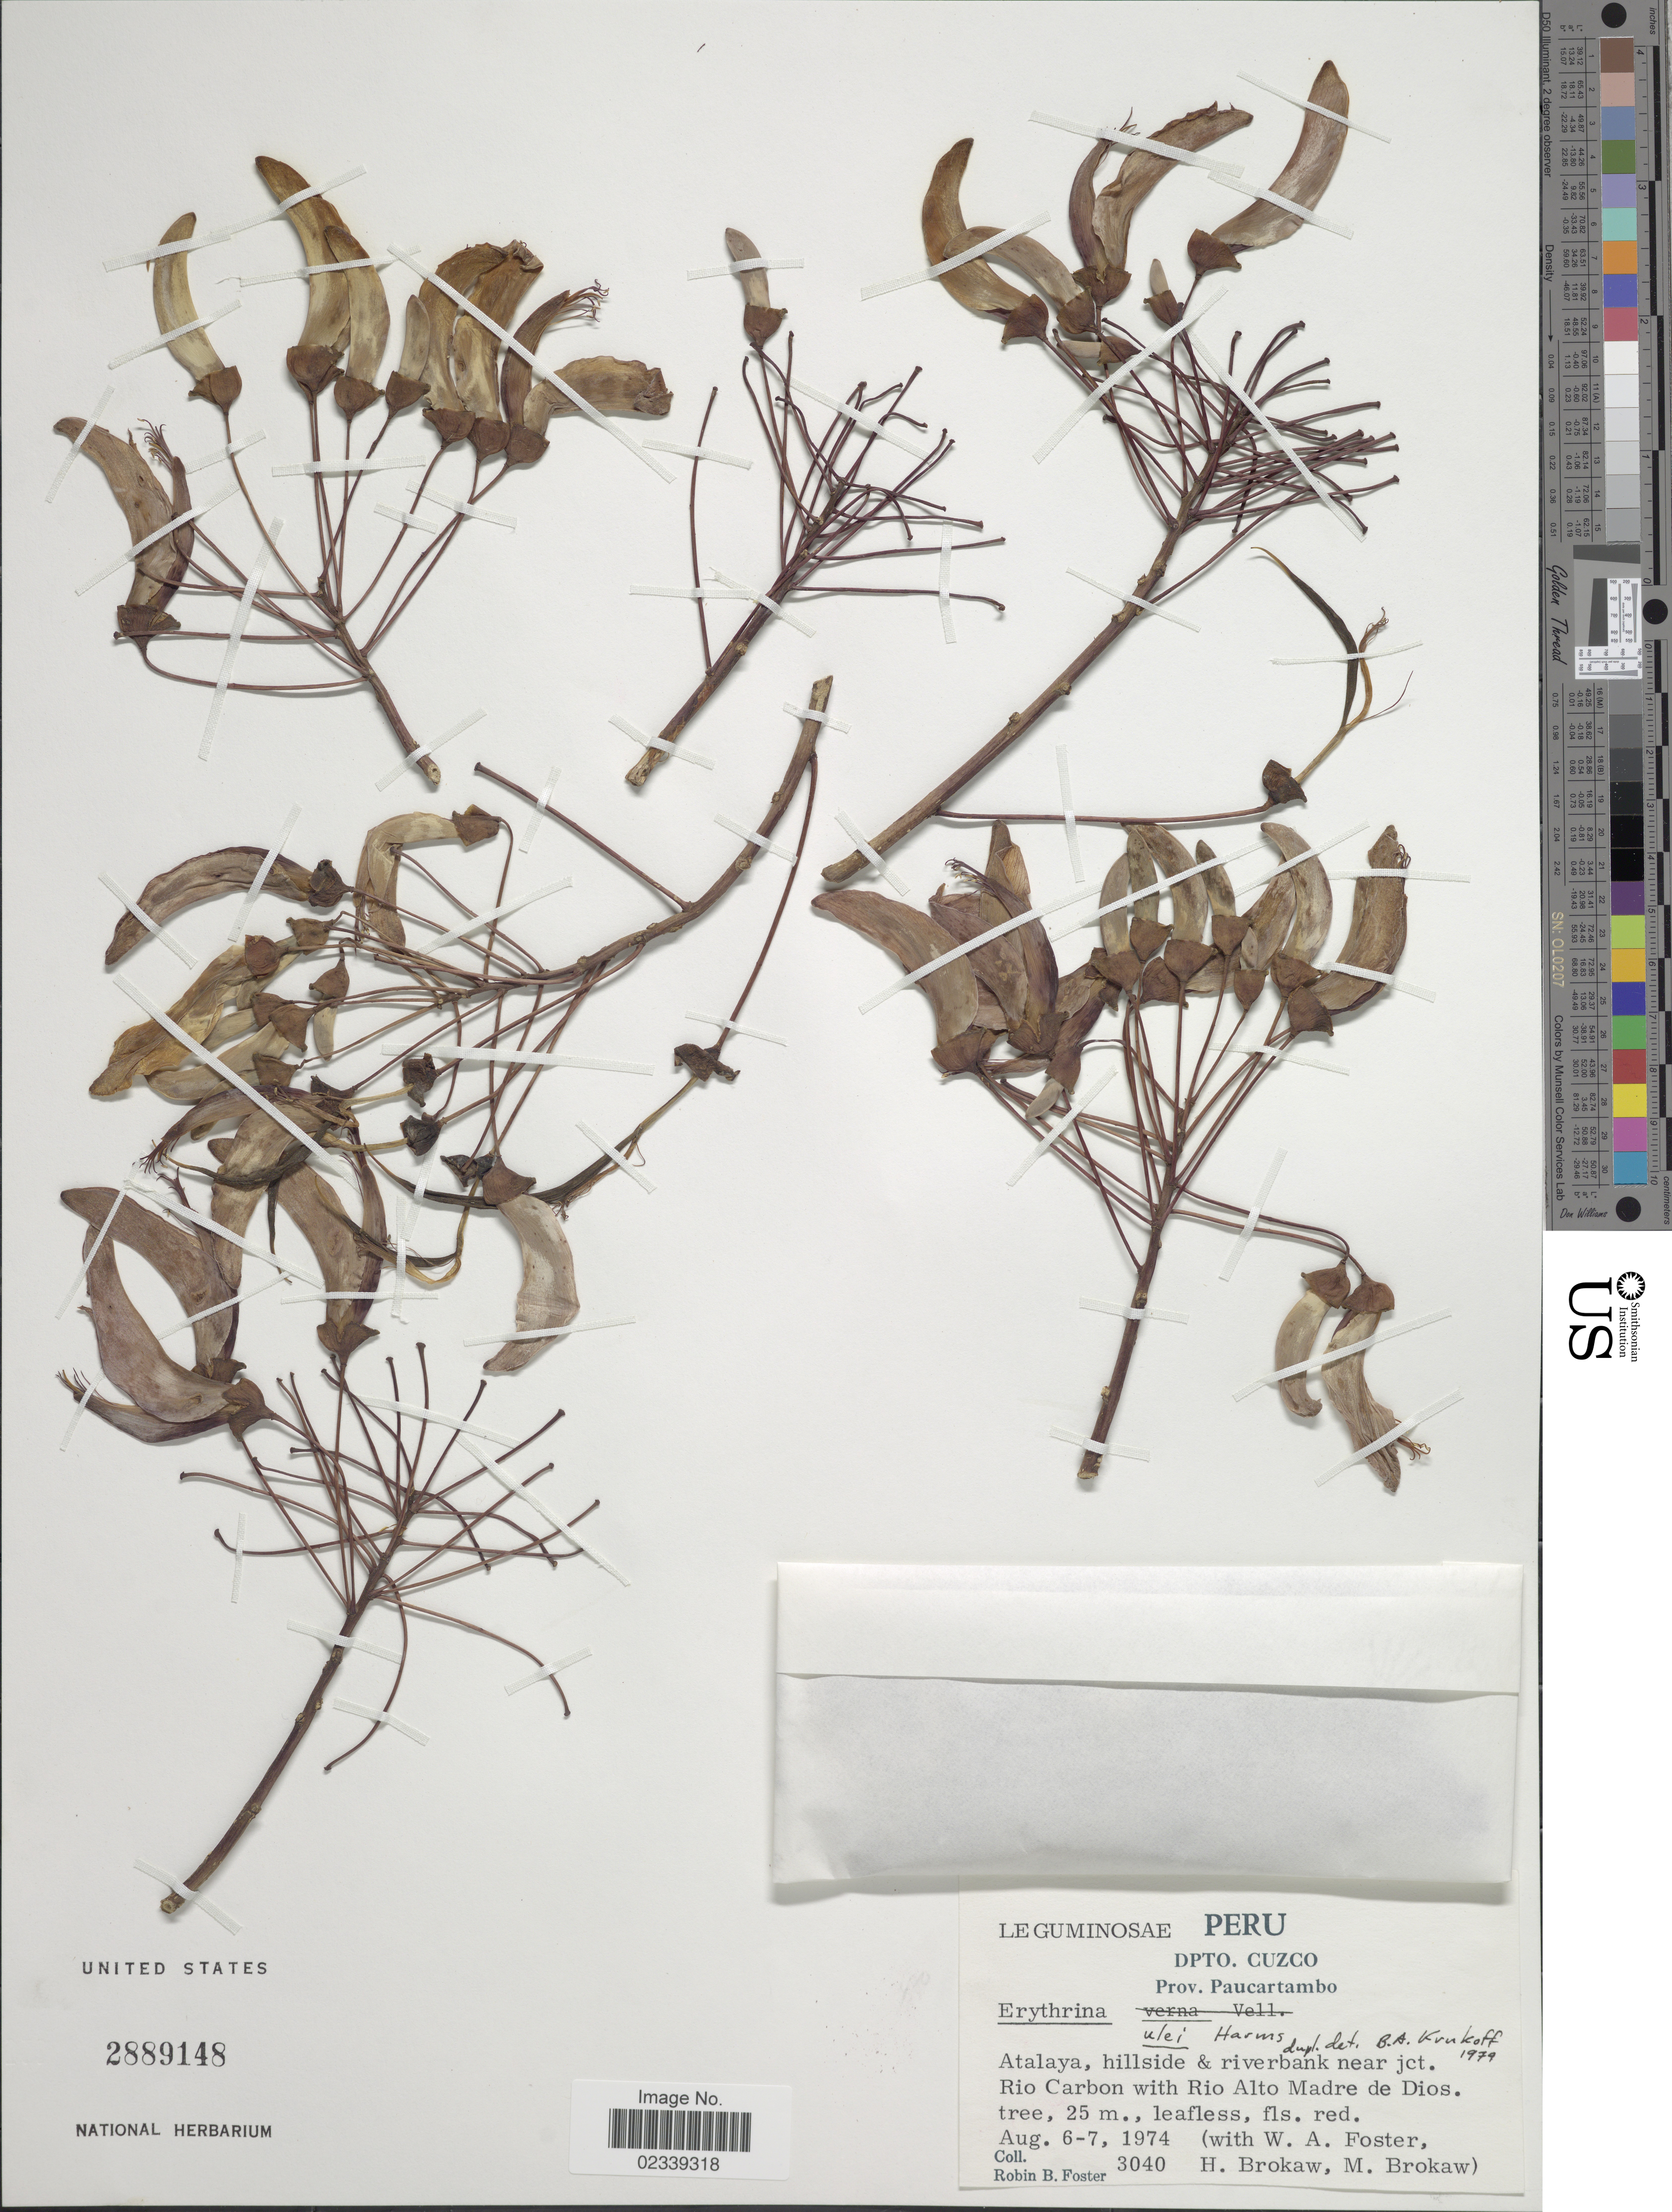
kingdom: Plantae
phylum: Tracheophyta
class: Magnoliopsida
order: Fabales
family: Fabaceae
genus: Erythrina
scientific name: Erythrina ulei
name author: Harms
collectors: R. B. Foster, W. Foster, H. Brokaw & M. Brokaw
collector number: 3040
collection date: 1974-08-06/1974-08-07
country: Peru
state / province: Cusco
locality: Dpto. Cuzco, Prov. Paucartambo, Atalaya, hillside & riverbank near jct. Rio Carbon with Rio Alto Madre de Dios,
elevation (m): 25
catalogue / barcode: US 2889148